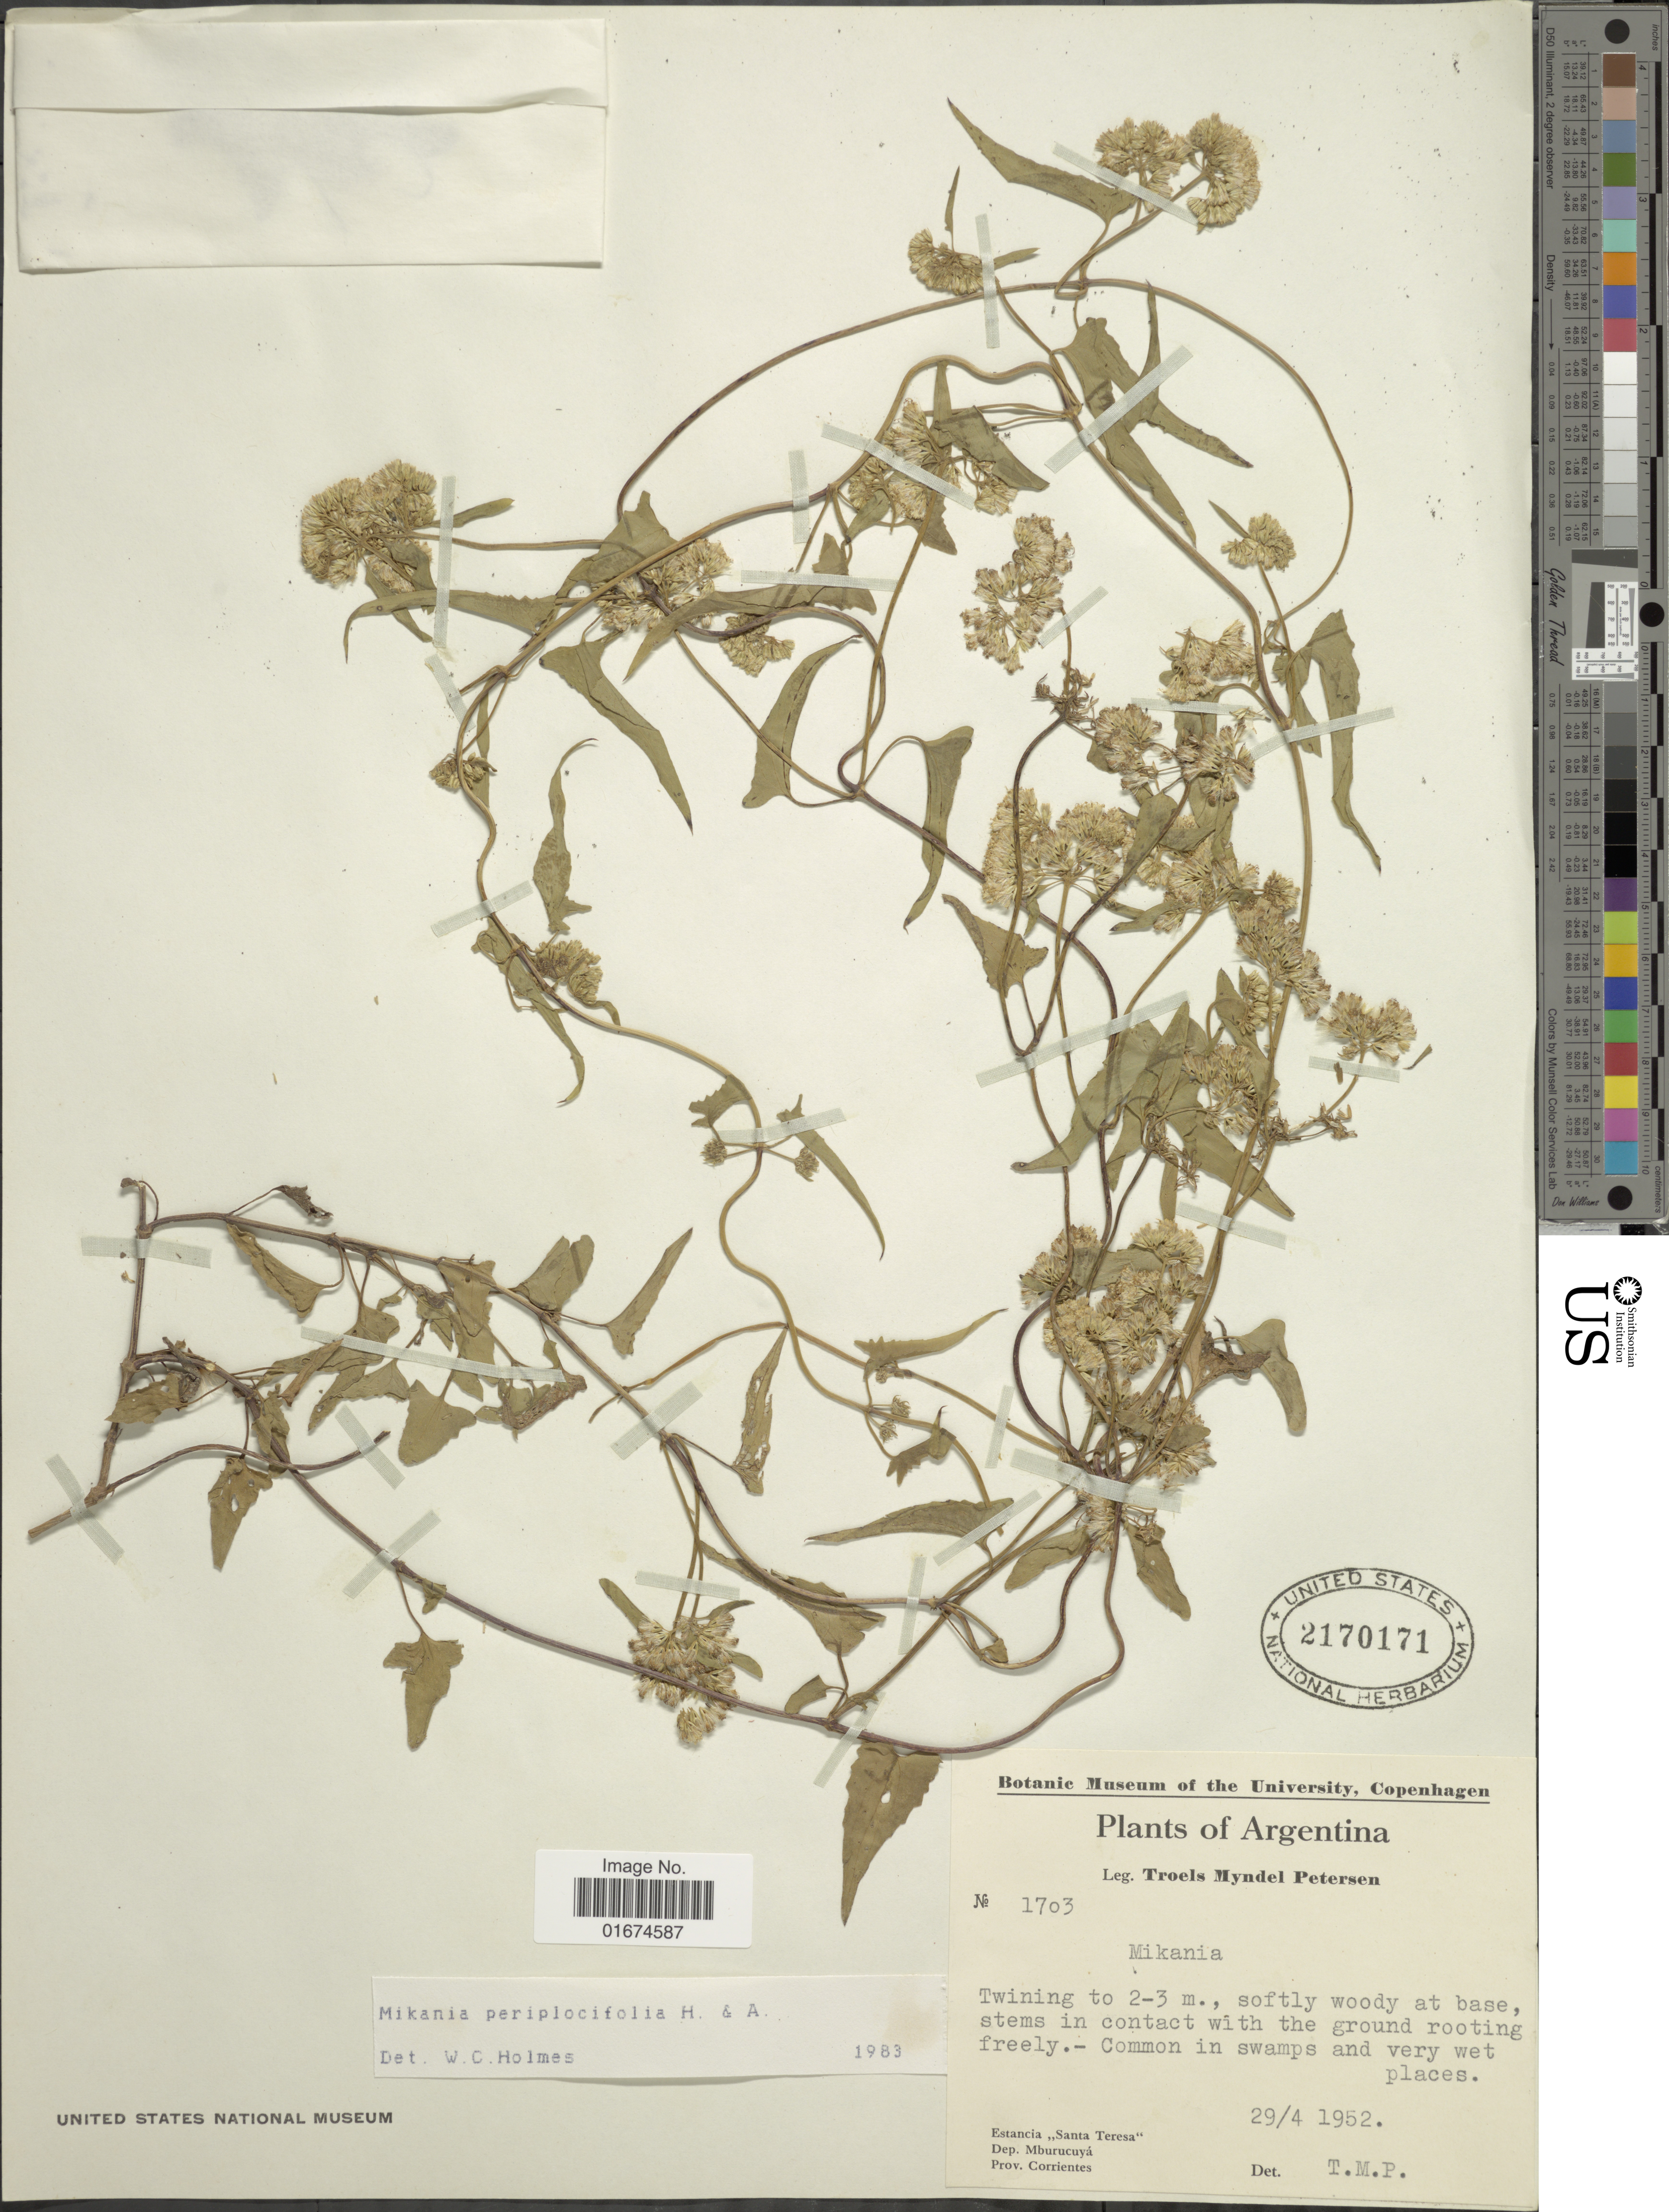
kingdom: Plantae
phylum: Tracheophyta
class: Magnoliopsida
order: Asterales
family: Asteraceae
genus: Mikania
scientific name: Mikania periplocifolia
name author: Hook. & Arn.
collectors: T. M. Petersen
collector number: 1703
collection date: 1952-04-29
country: Argentina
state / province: Corrientes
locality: Estancia Santa Teresa, Dep. Mburucuyá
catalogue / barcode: US 2170171